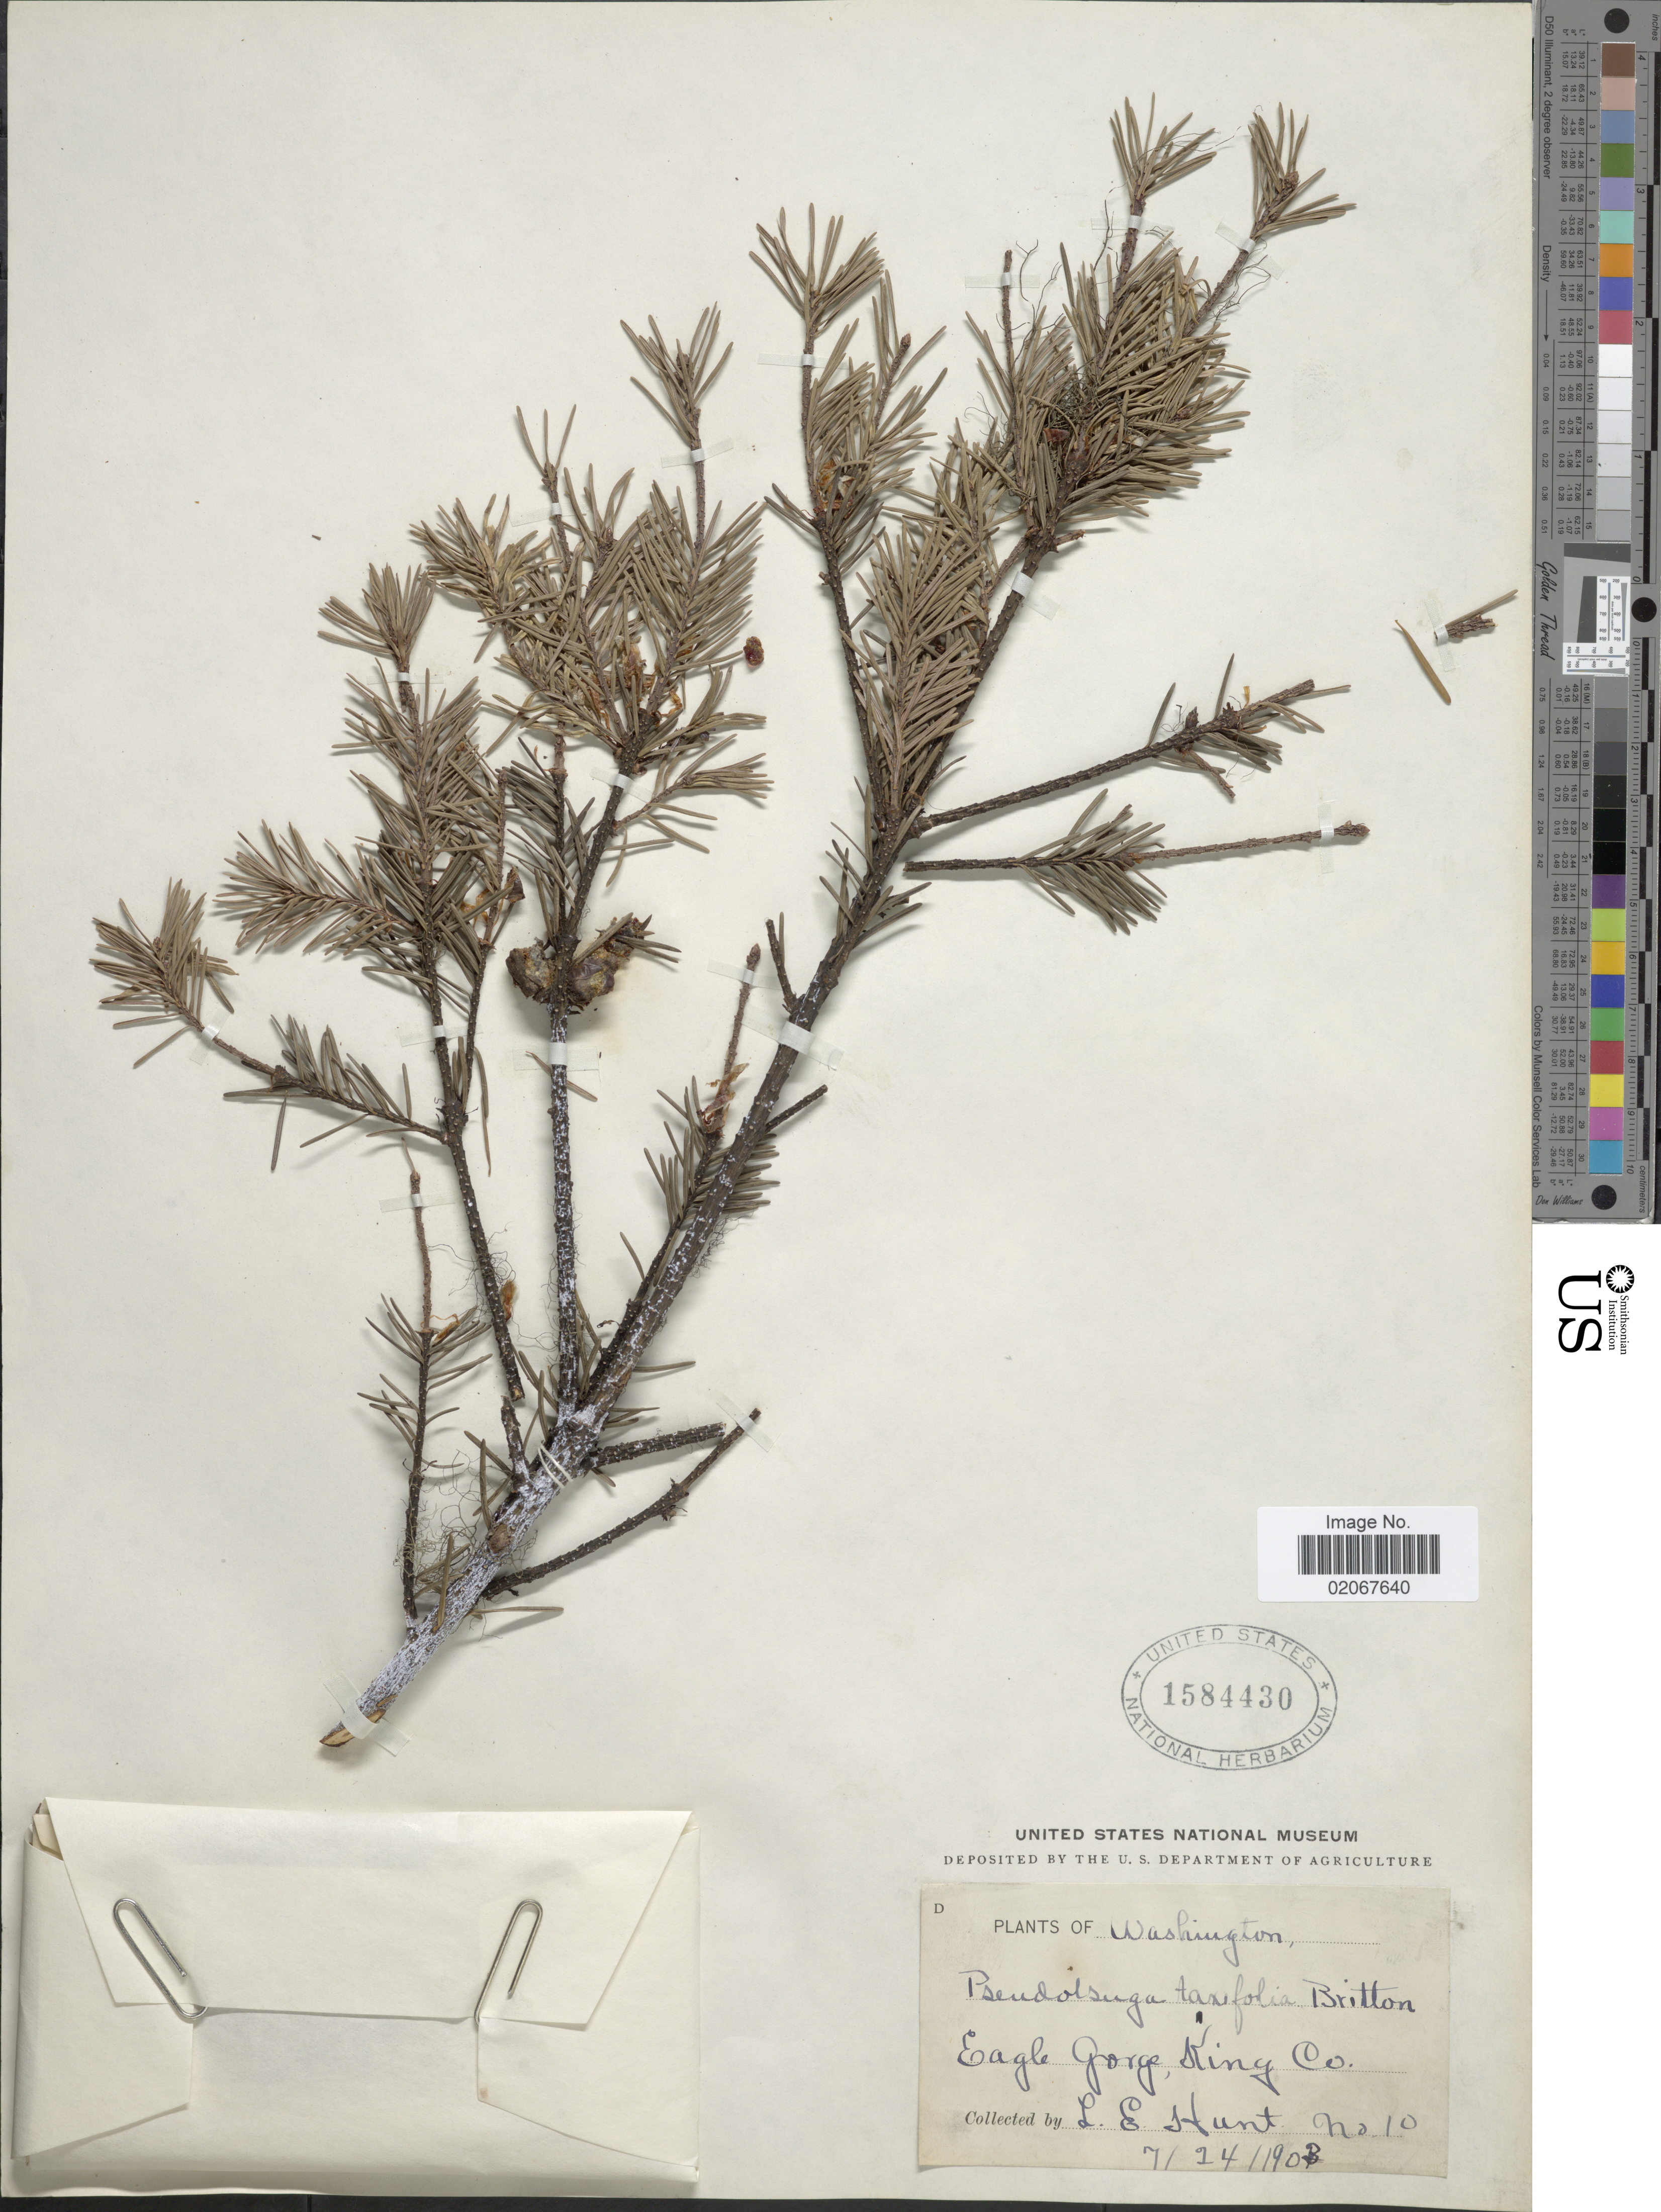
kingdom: Plantae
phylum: Tracheophyta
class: Pinopsida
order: Pinales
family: Pinaceae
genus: Pseudotsuga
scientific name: Pseudotsuga menziesii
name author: (Mirb.) Franco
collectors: L. Hunt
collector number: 10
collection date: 1903-07-14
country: United States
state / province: Washington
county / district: King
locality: Washington. Eagle Gorge, King Co.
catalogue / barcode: US 1584430